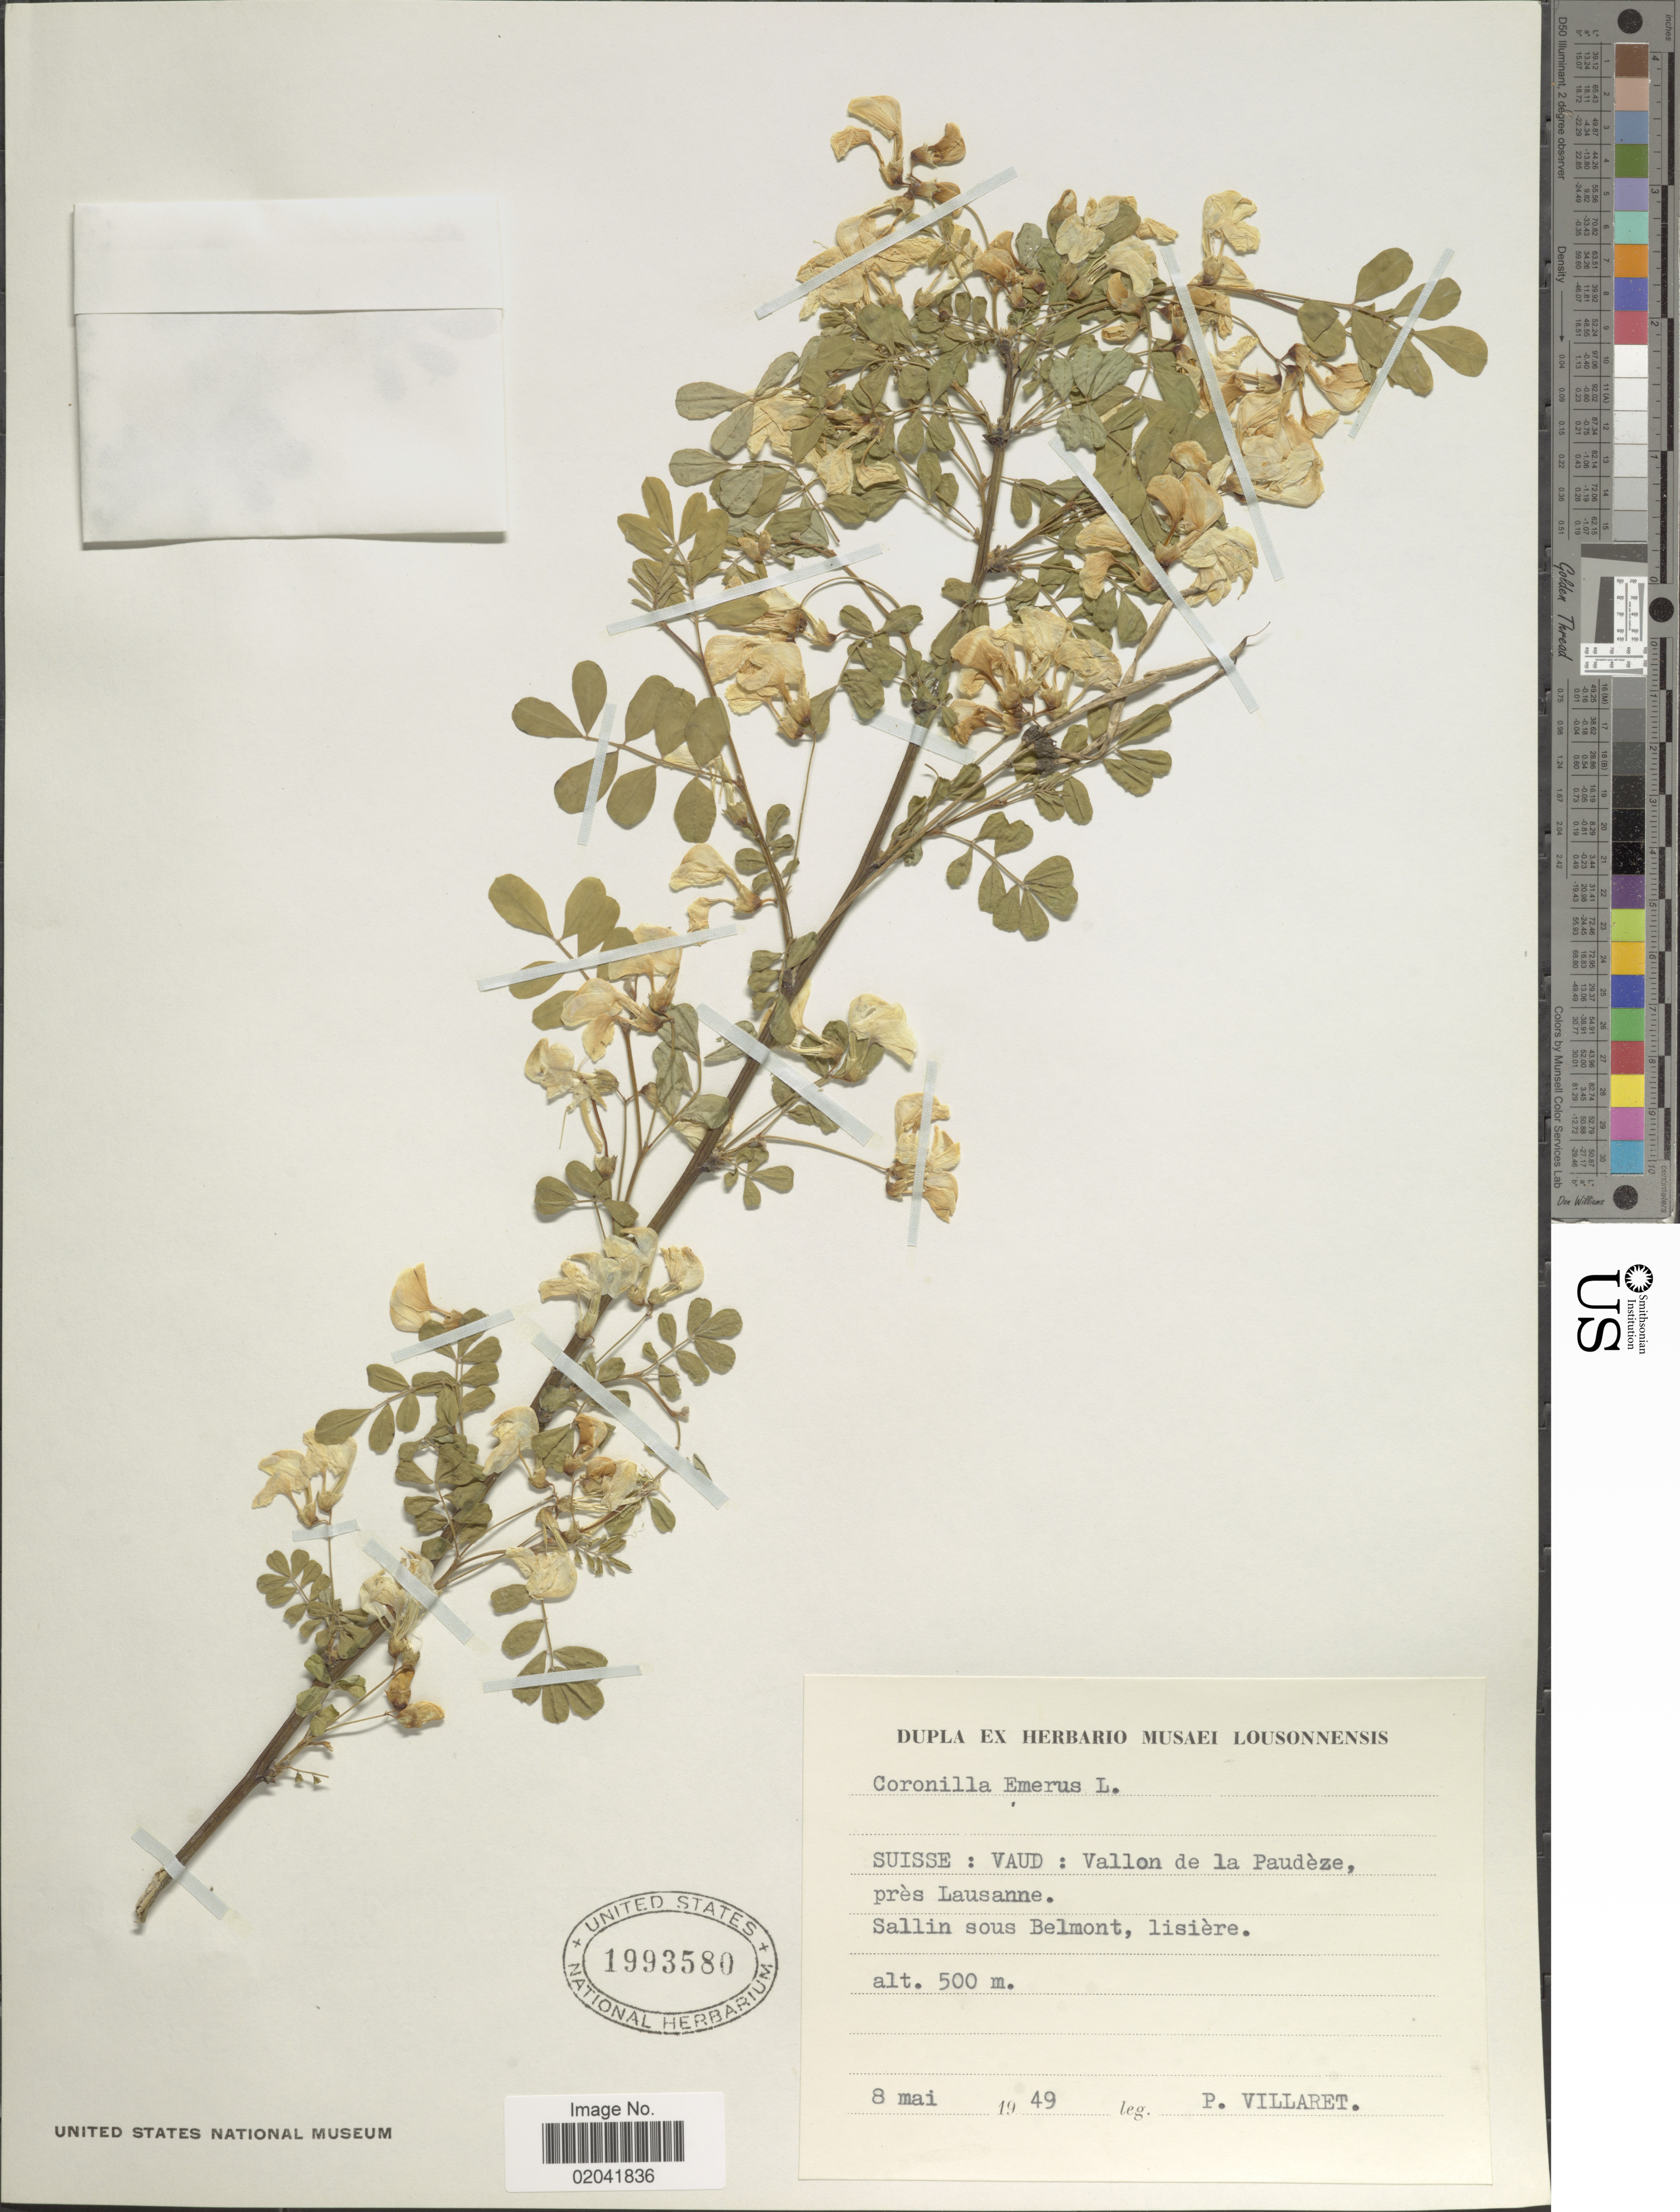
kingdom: Plantae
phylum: Tracheophyta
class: Magnoliopsida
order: Fabales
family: Fabaceae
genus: Coronilla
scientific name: Coronilla emerus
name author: L.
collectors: P. Villaret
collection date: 1949-05-08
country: Switzerland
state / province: Vaud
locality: Suisse: Vallon de la Paudèze, près Lausanne. Sallin sous Belmont, lisière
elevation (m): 500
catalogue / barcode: US 1993580